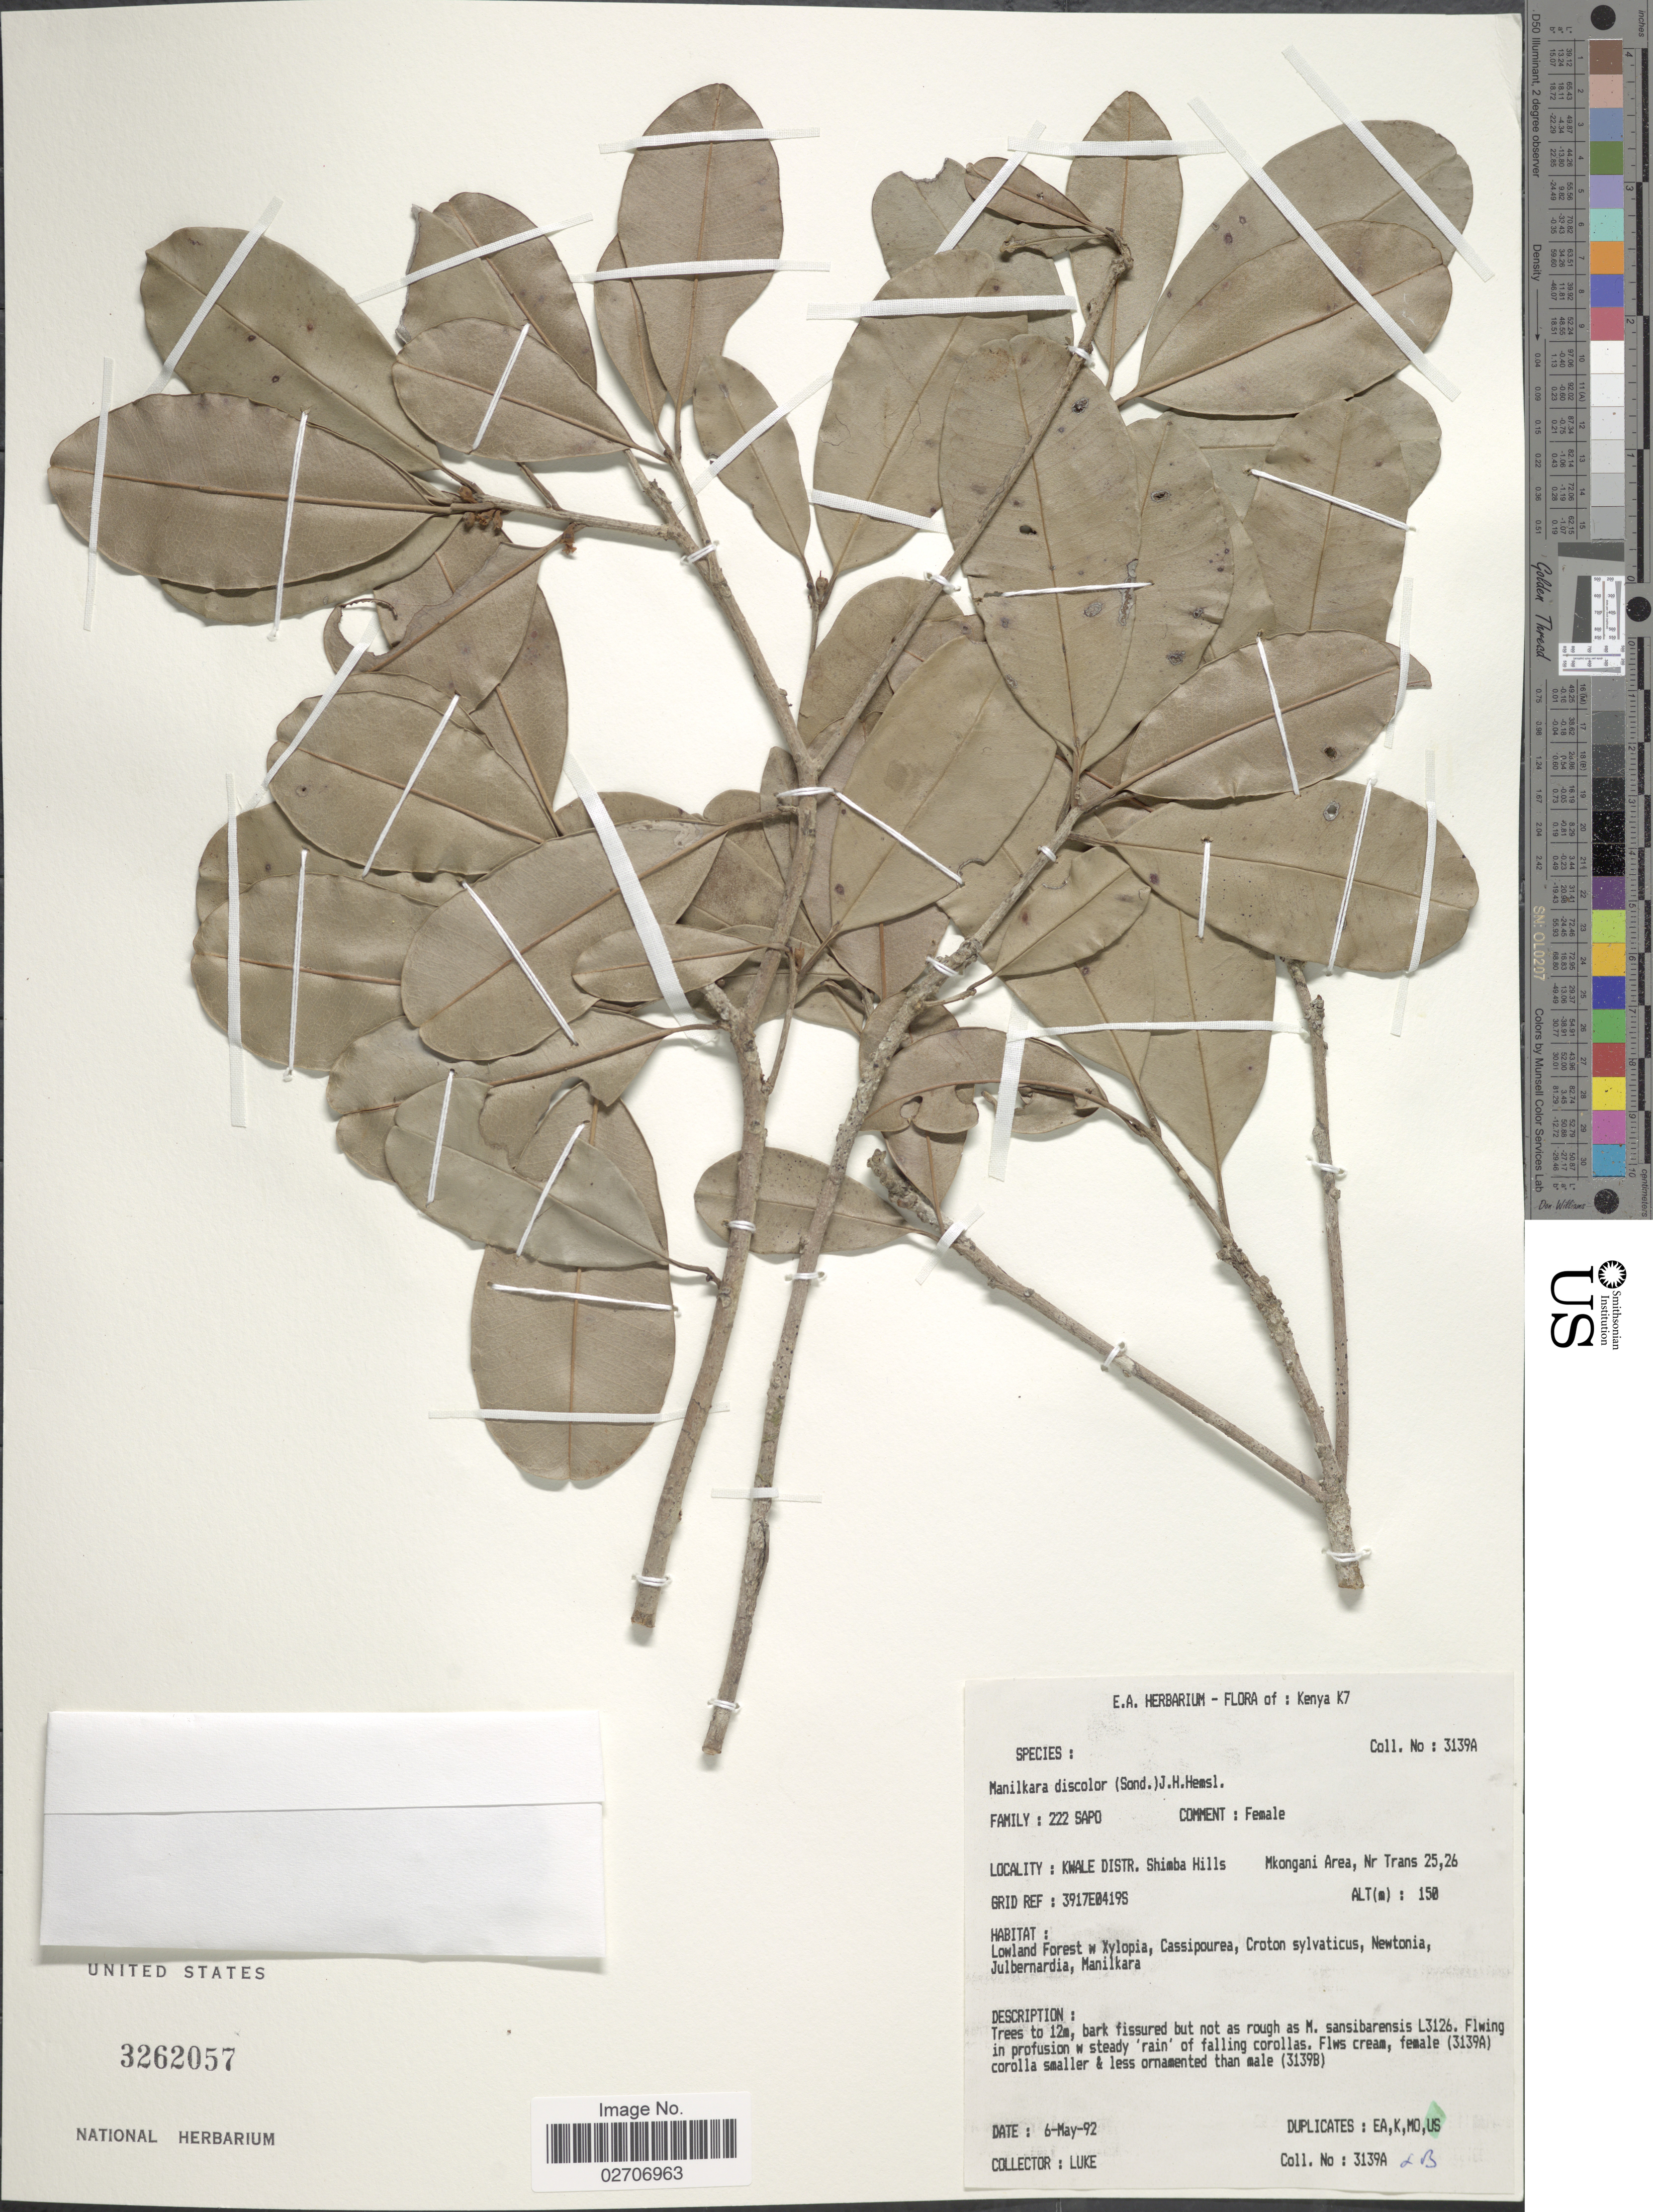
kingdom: Plantae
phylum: Tracheophyta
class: Magnoliopsida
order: Ericales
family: Sapotaceae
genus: Manilkara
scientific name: Manilkara discolor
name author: (Sond.) J.H. Hemsl.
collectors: -. Luke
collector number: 3139A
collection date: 1992-05-06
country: Kenya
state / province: Kwale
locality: Kwale Distr. Shimba Hills, Mkongani Area, Nr Trans 25,26, Grid Ref: 3917E0419S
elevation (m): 150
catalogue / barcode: US 3262057